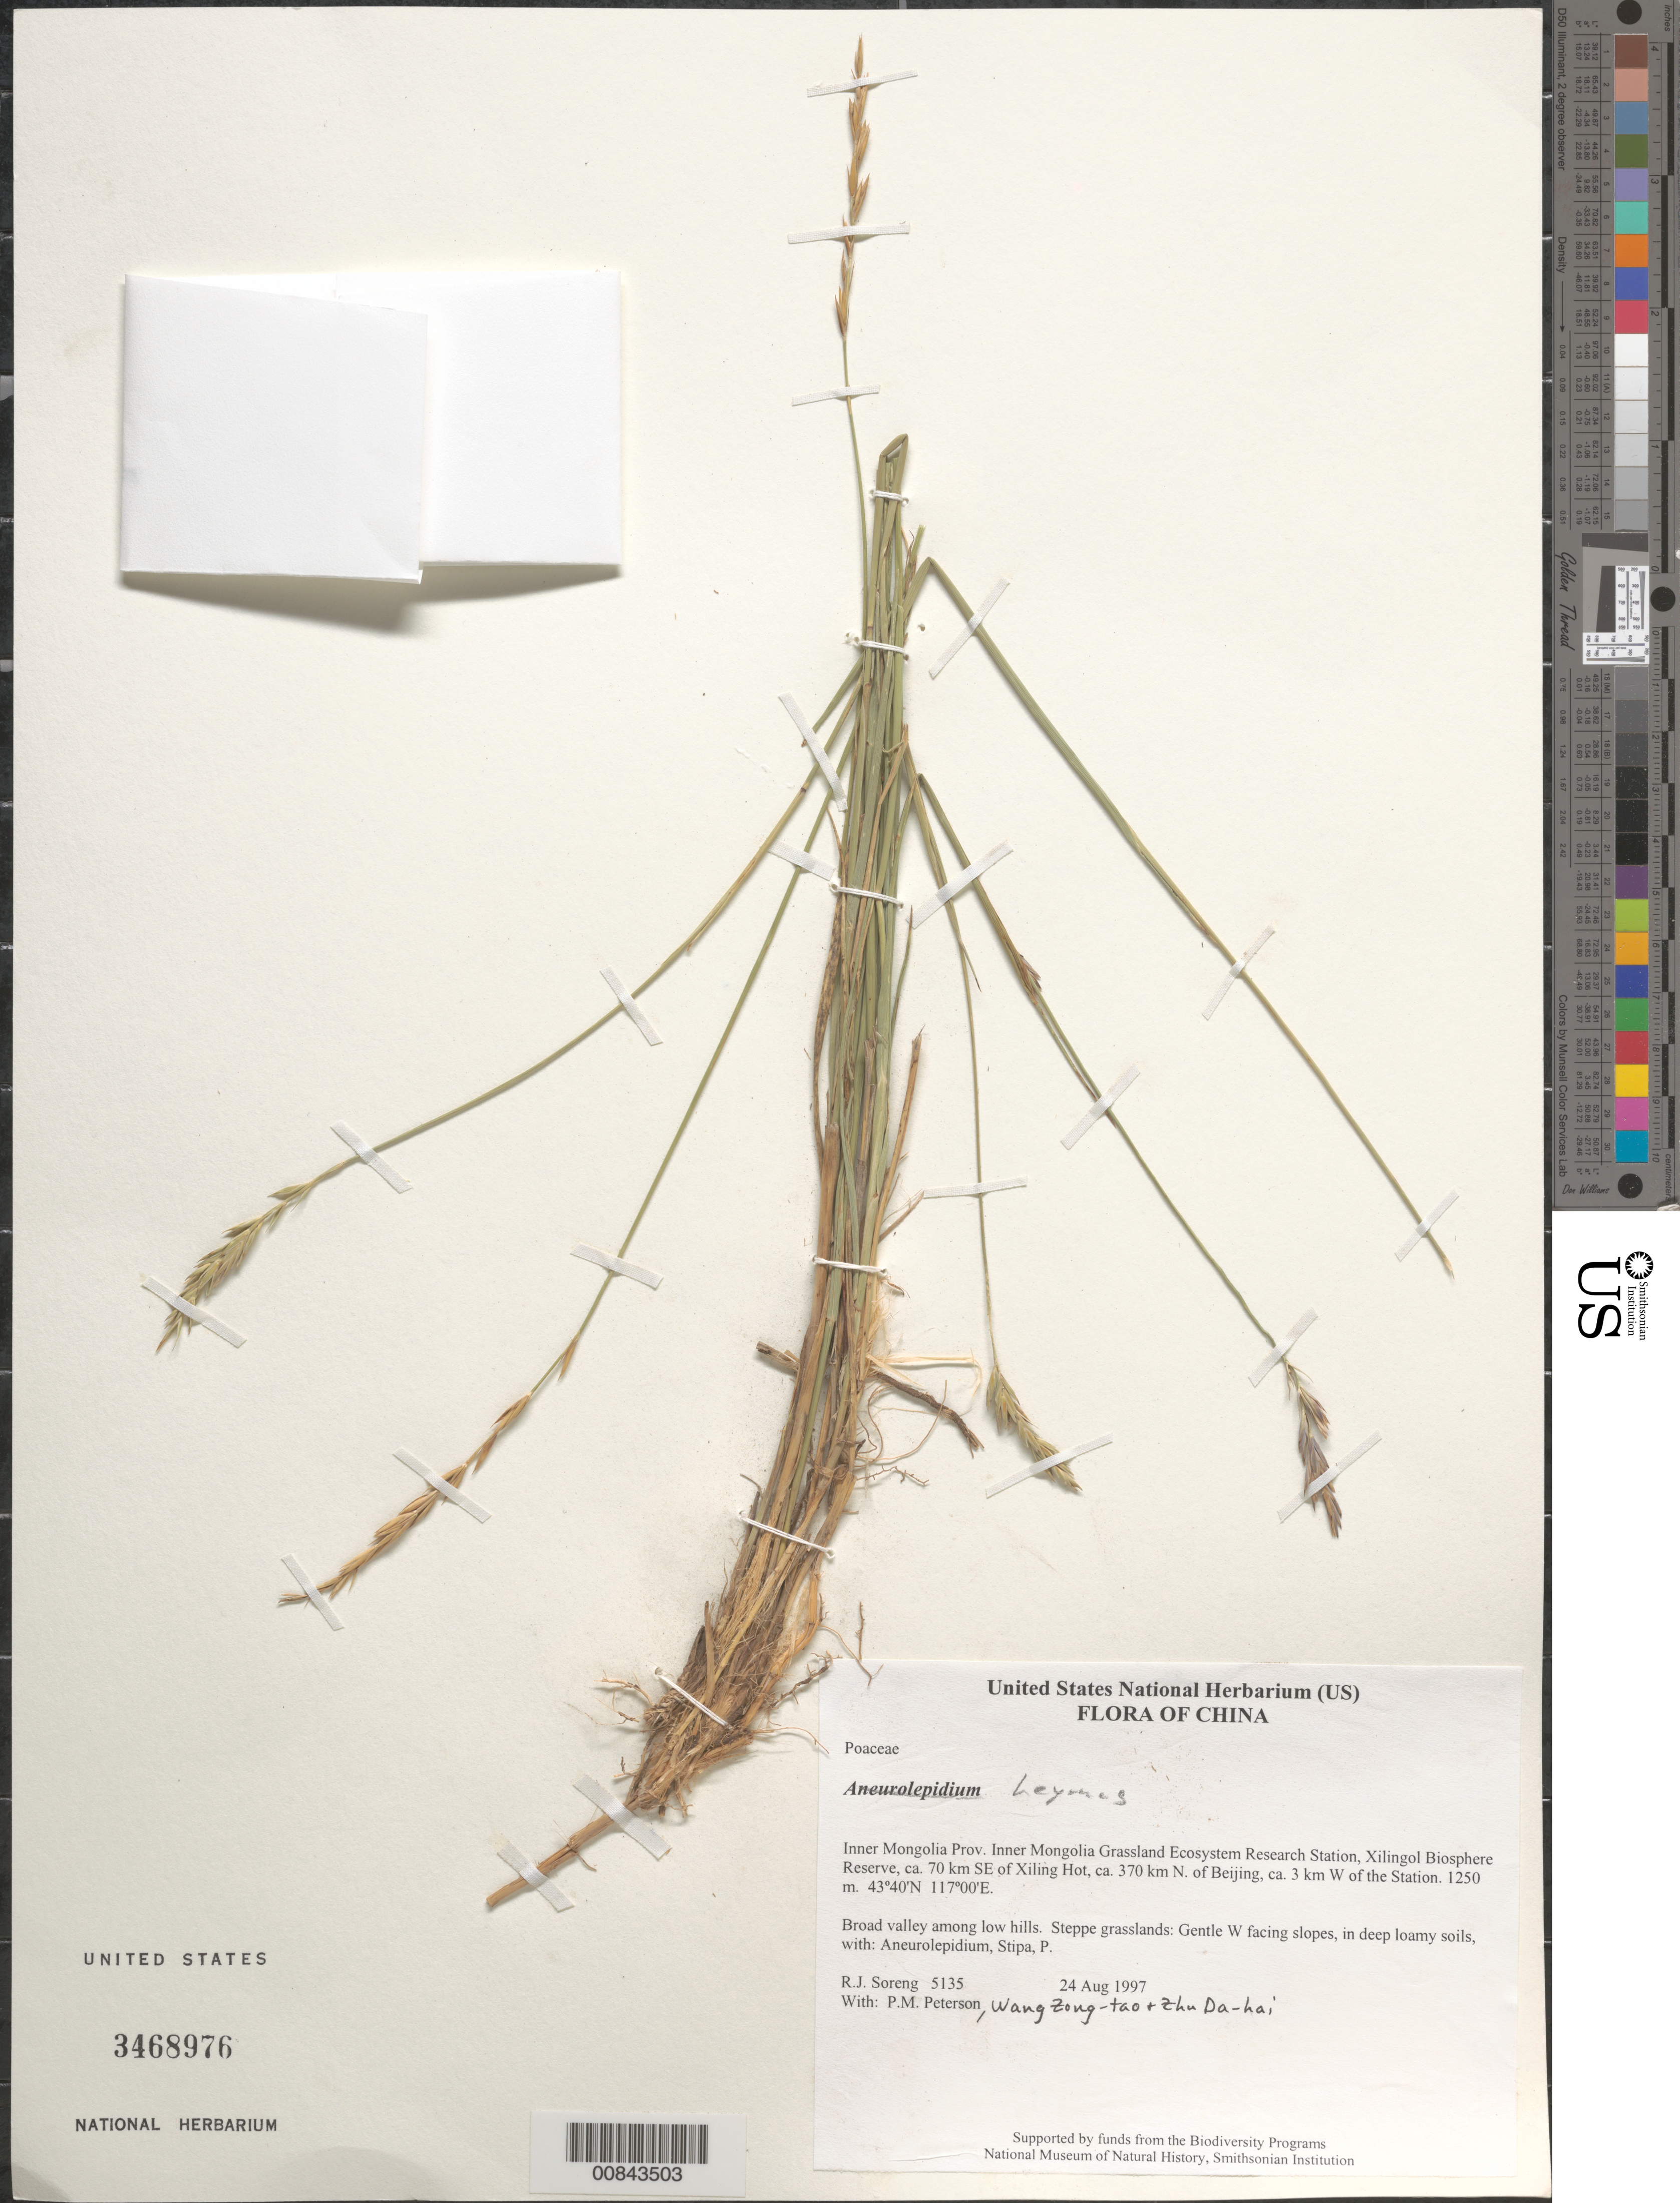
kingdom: Plantae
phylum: Tracheophyta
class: Liliopsida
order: Poales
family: Poaceae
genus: Leymus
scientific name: Leymus sp.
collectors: R. J. Soreng, P. M. Peterson & Zhu Da-hai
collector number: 5135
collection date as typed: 24 Aug 1997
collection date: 1997-08-24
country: China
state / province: Nei Monggol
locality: Inner Mongolia Grassland Ecosystem Research Station, Xilingol Biosphere Reserve, ca. 70 km SE of Xiling Hot, ca. 370 km N. of Beijing, ca. 3 km W of the Station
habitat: Broad valley among low hills. Steppe grasslands: Gentle W facing slopes, in deep loamy soils, with: Aneurolepidium, Stipa, P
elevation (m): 1250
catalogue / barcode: US 3468976